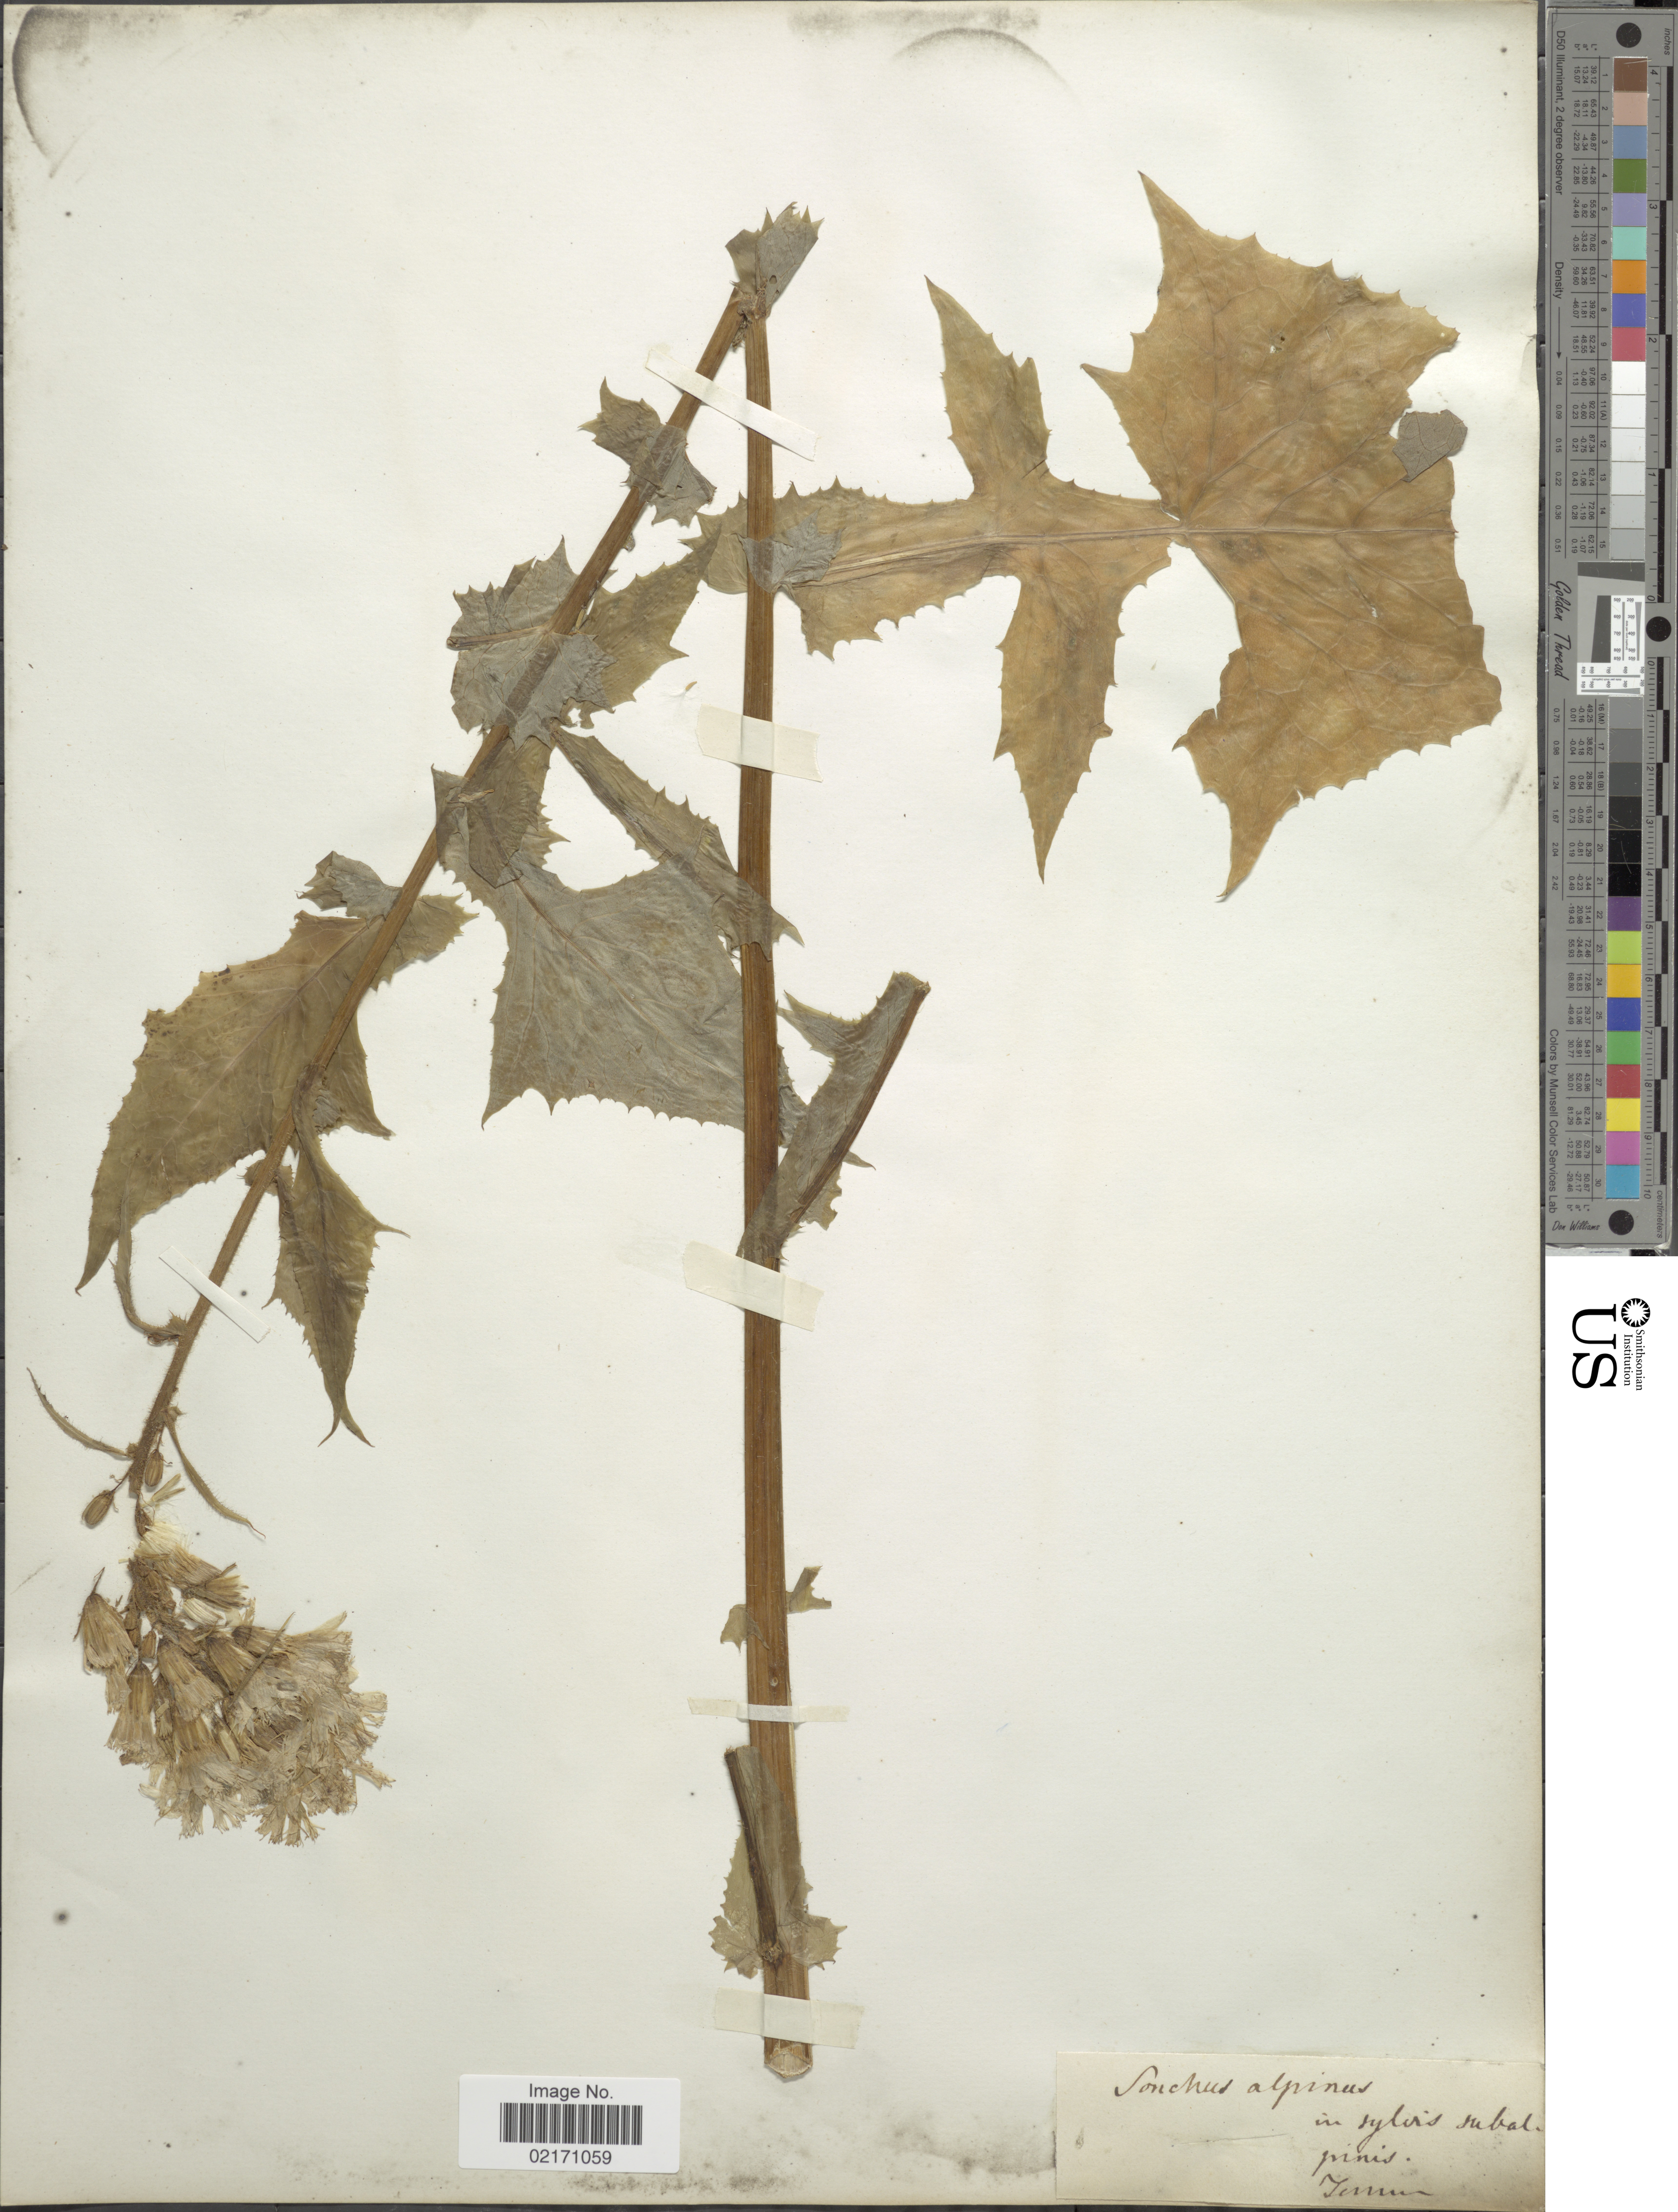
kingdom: Plantae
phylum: Tracheophyta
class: Magnoliopsida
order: Asterales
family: Asteraceae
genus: Lactuca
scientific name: Lactuca alpina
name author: (L.) A. Gray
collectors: Tomur